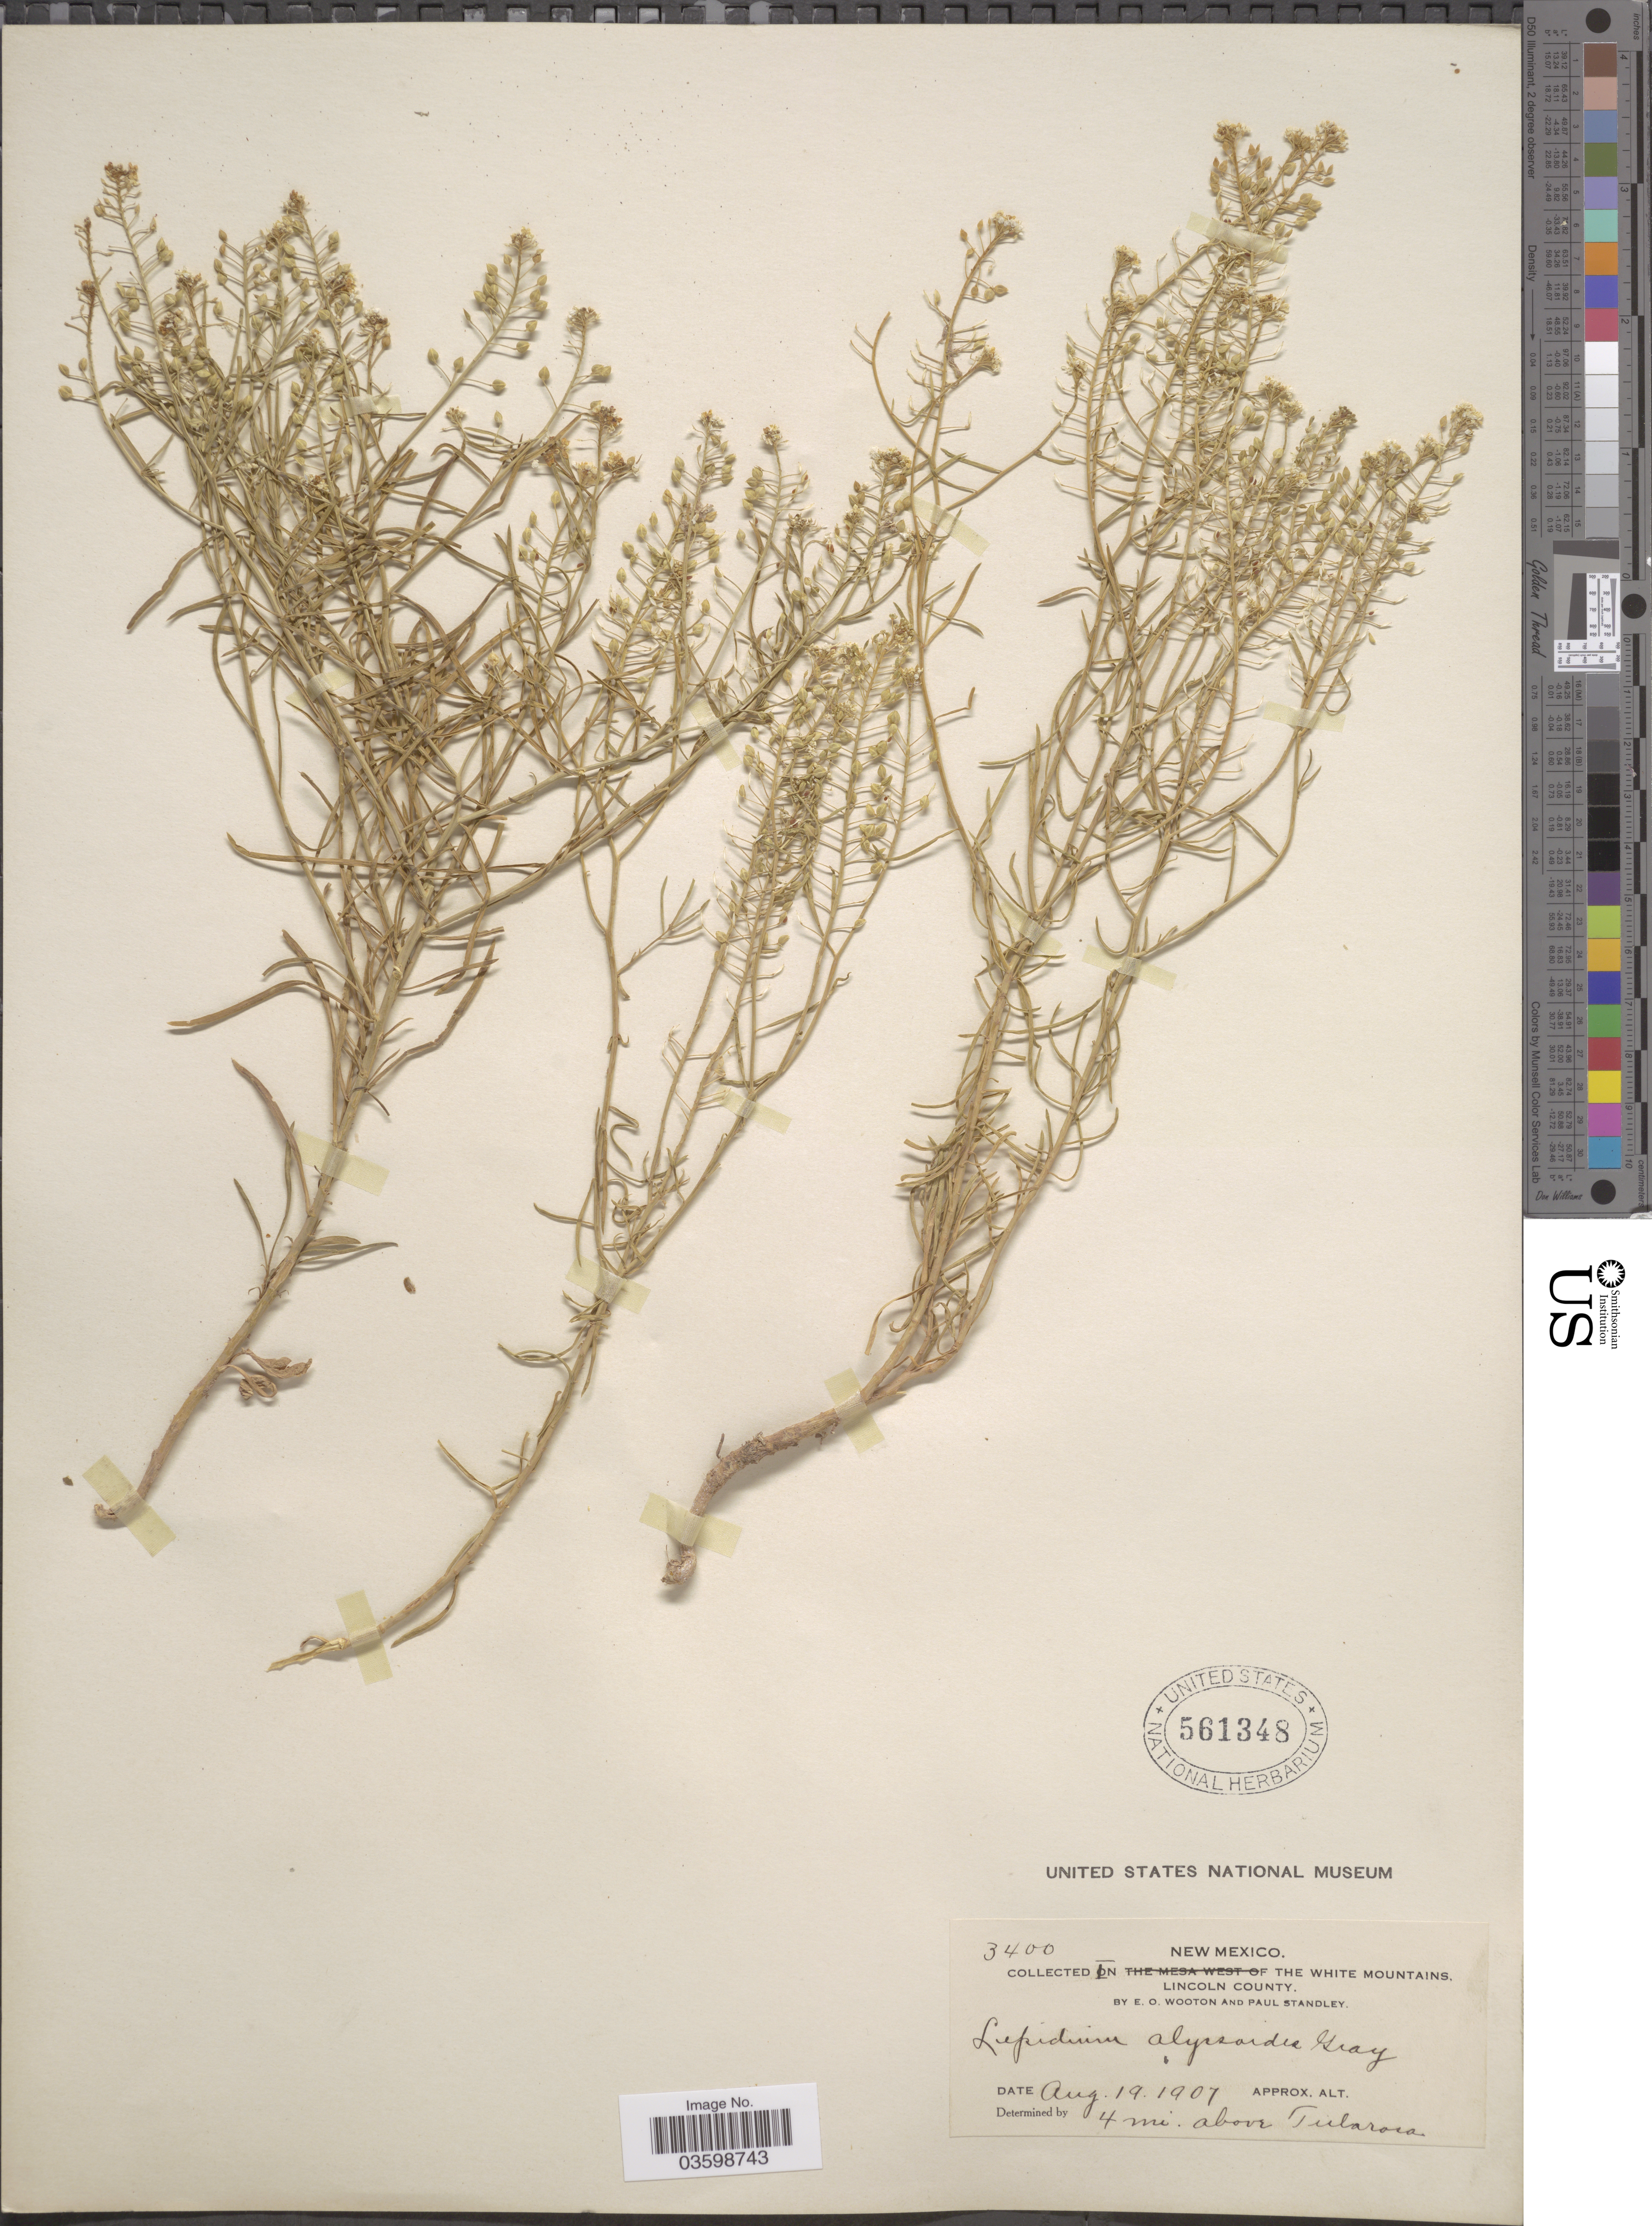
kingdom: Plantae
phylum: Tracheophyta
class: Magnoliopsida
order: Brassicales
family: Brassicaceae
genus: Lepidium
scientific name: Lepidium montanum var. alyssoides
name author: (A. Gray) M.E. Jones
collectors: E. O. Wooton & P. C. Standley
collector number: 3400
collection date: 1907-08-19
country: United States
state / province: New Mexico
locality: In the White Mountains, Lincoln County. 4 mi. above Tularosa.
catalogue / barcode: US 561348